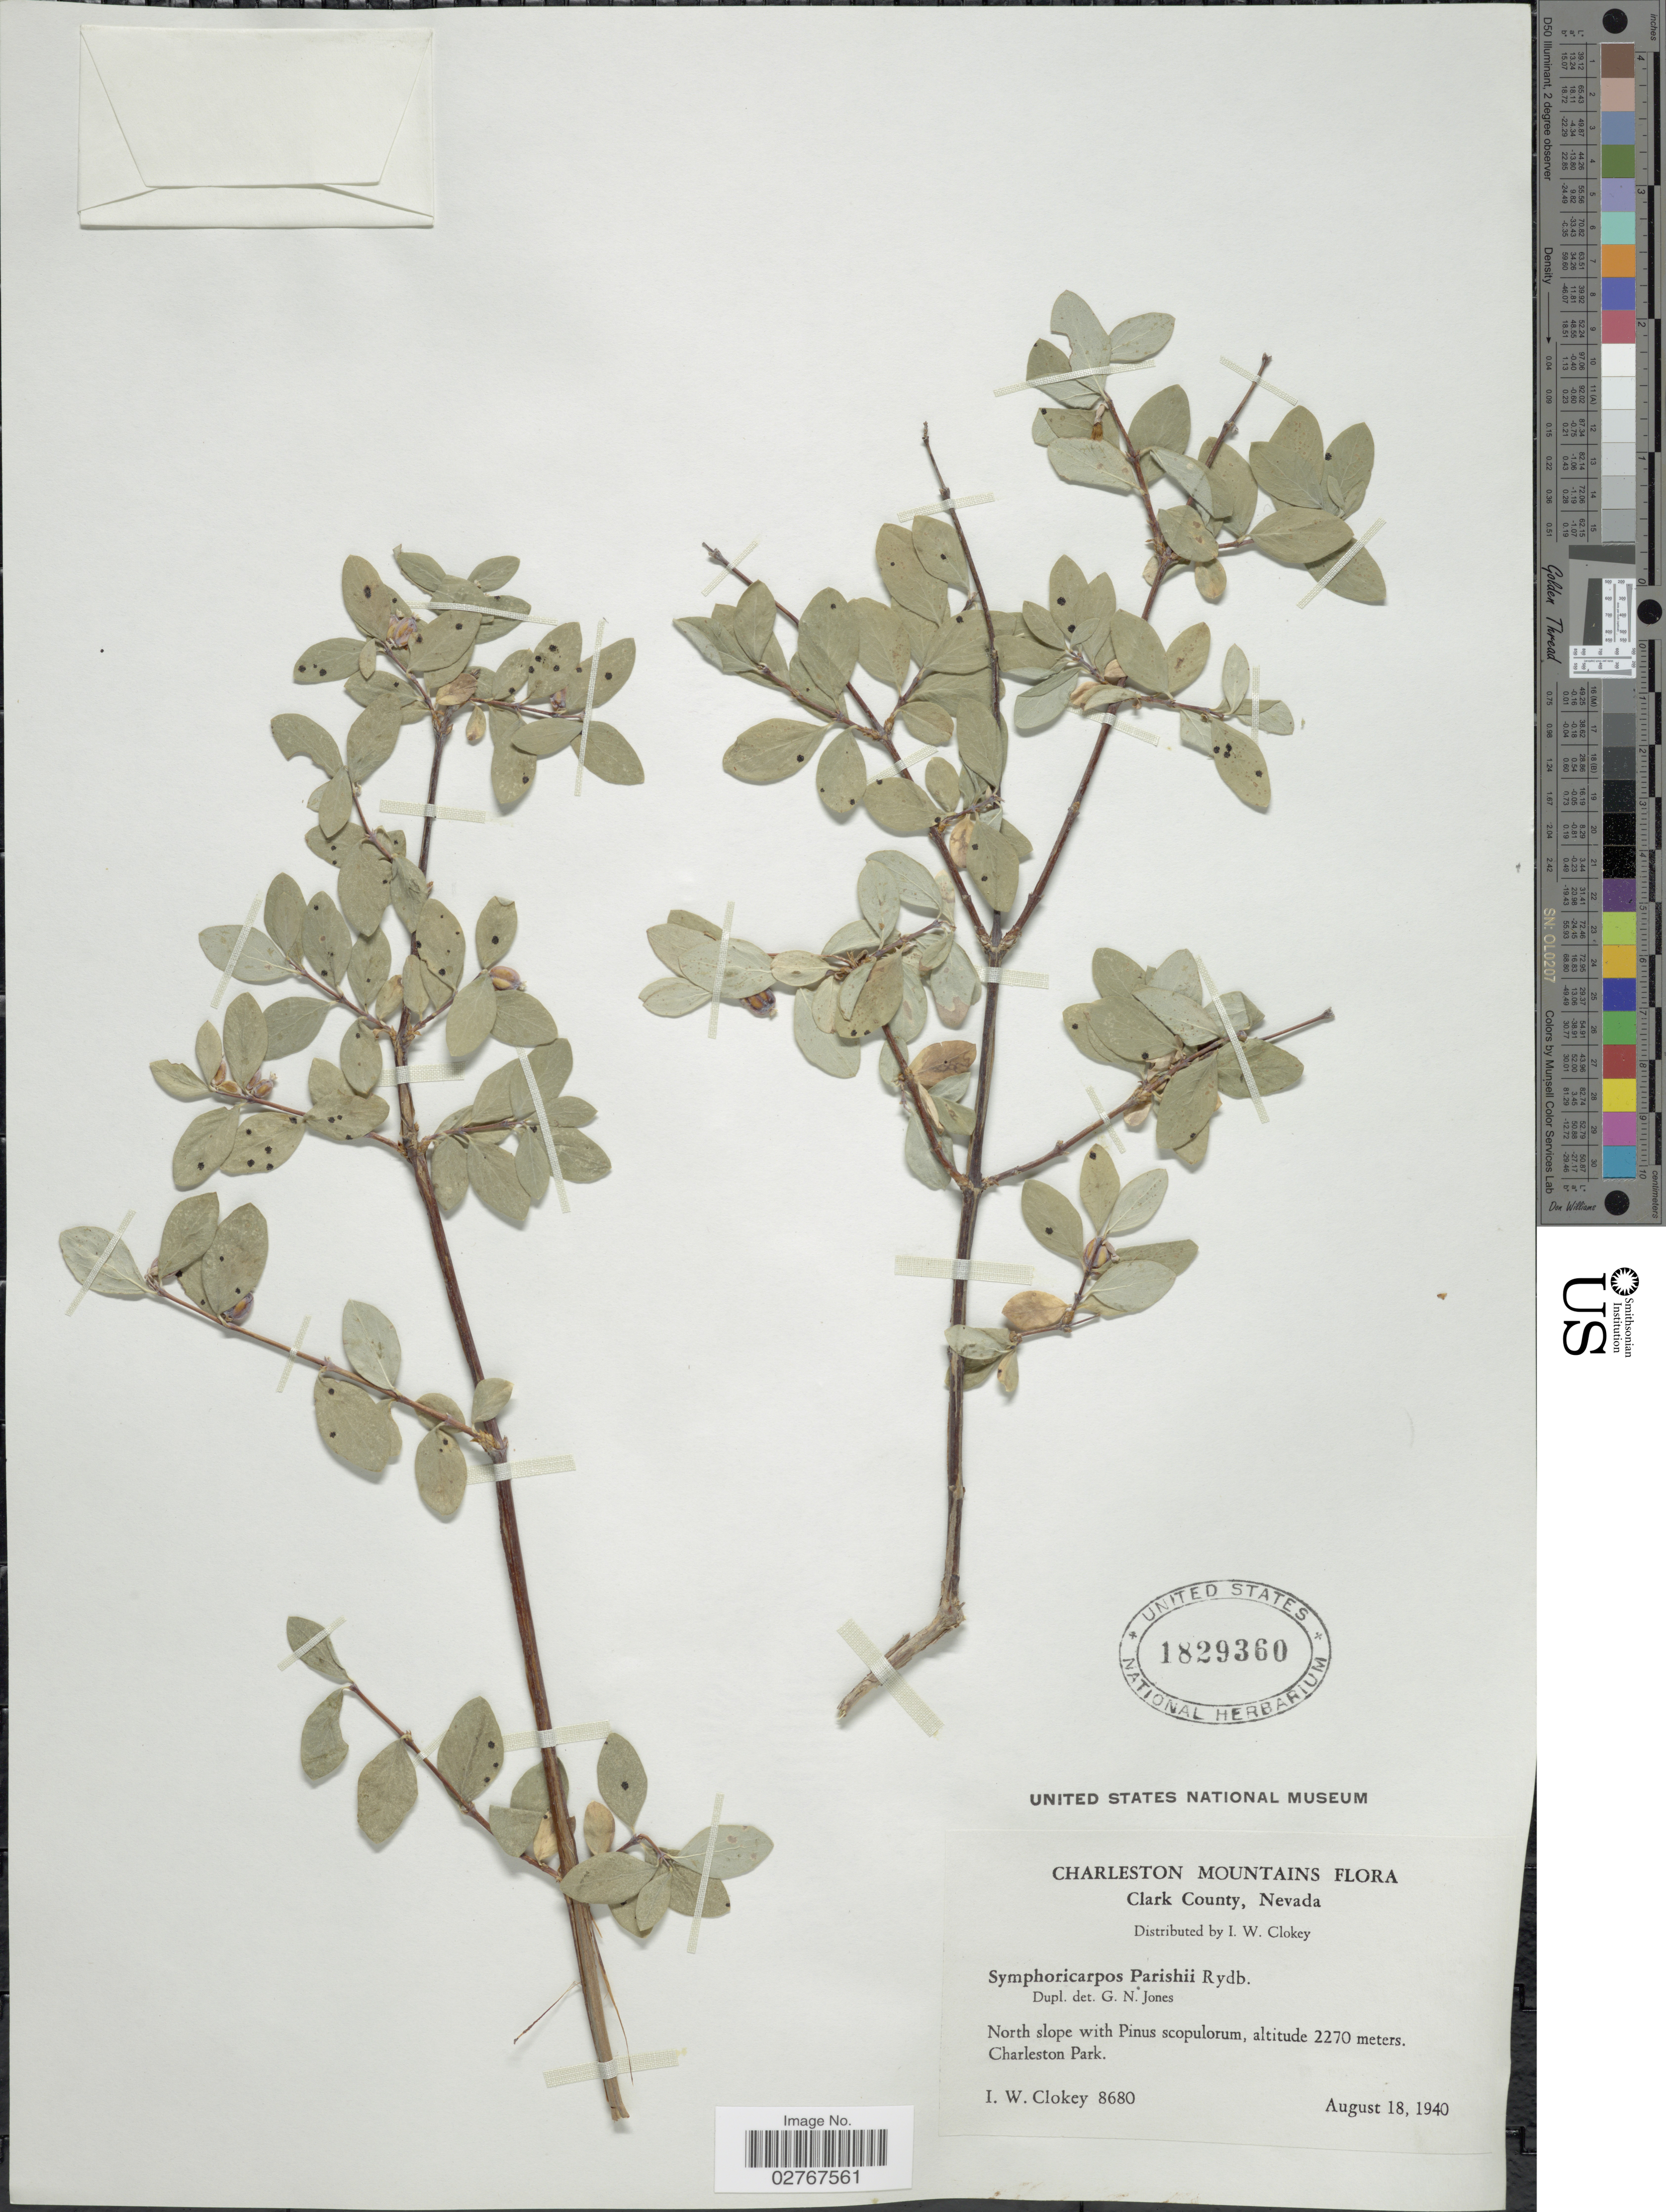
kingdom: Plantae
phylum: Tracheophyta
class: Magnoliopsida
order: Dipsacales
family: Caprifoliaceae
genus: Symphoricarpos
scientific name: Symphoricarpos parishii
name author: Rydb.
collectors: I. W. Clokey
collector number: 8680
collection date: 1940-08-18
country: United States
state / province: Nevada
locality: Charleston Mountains, Clark County, North slope, Charleston Park.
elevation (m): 2270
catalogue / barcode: US 1829360